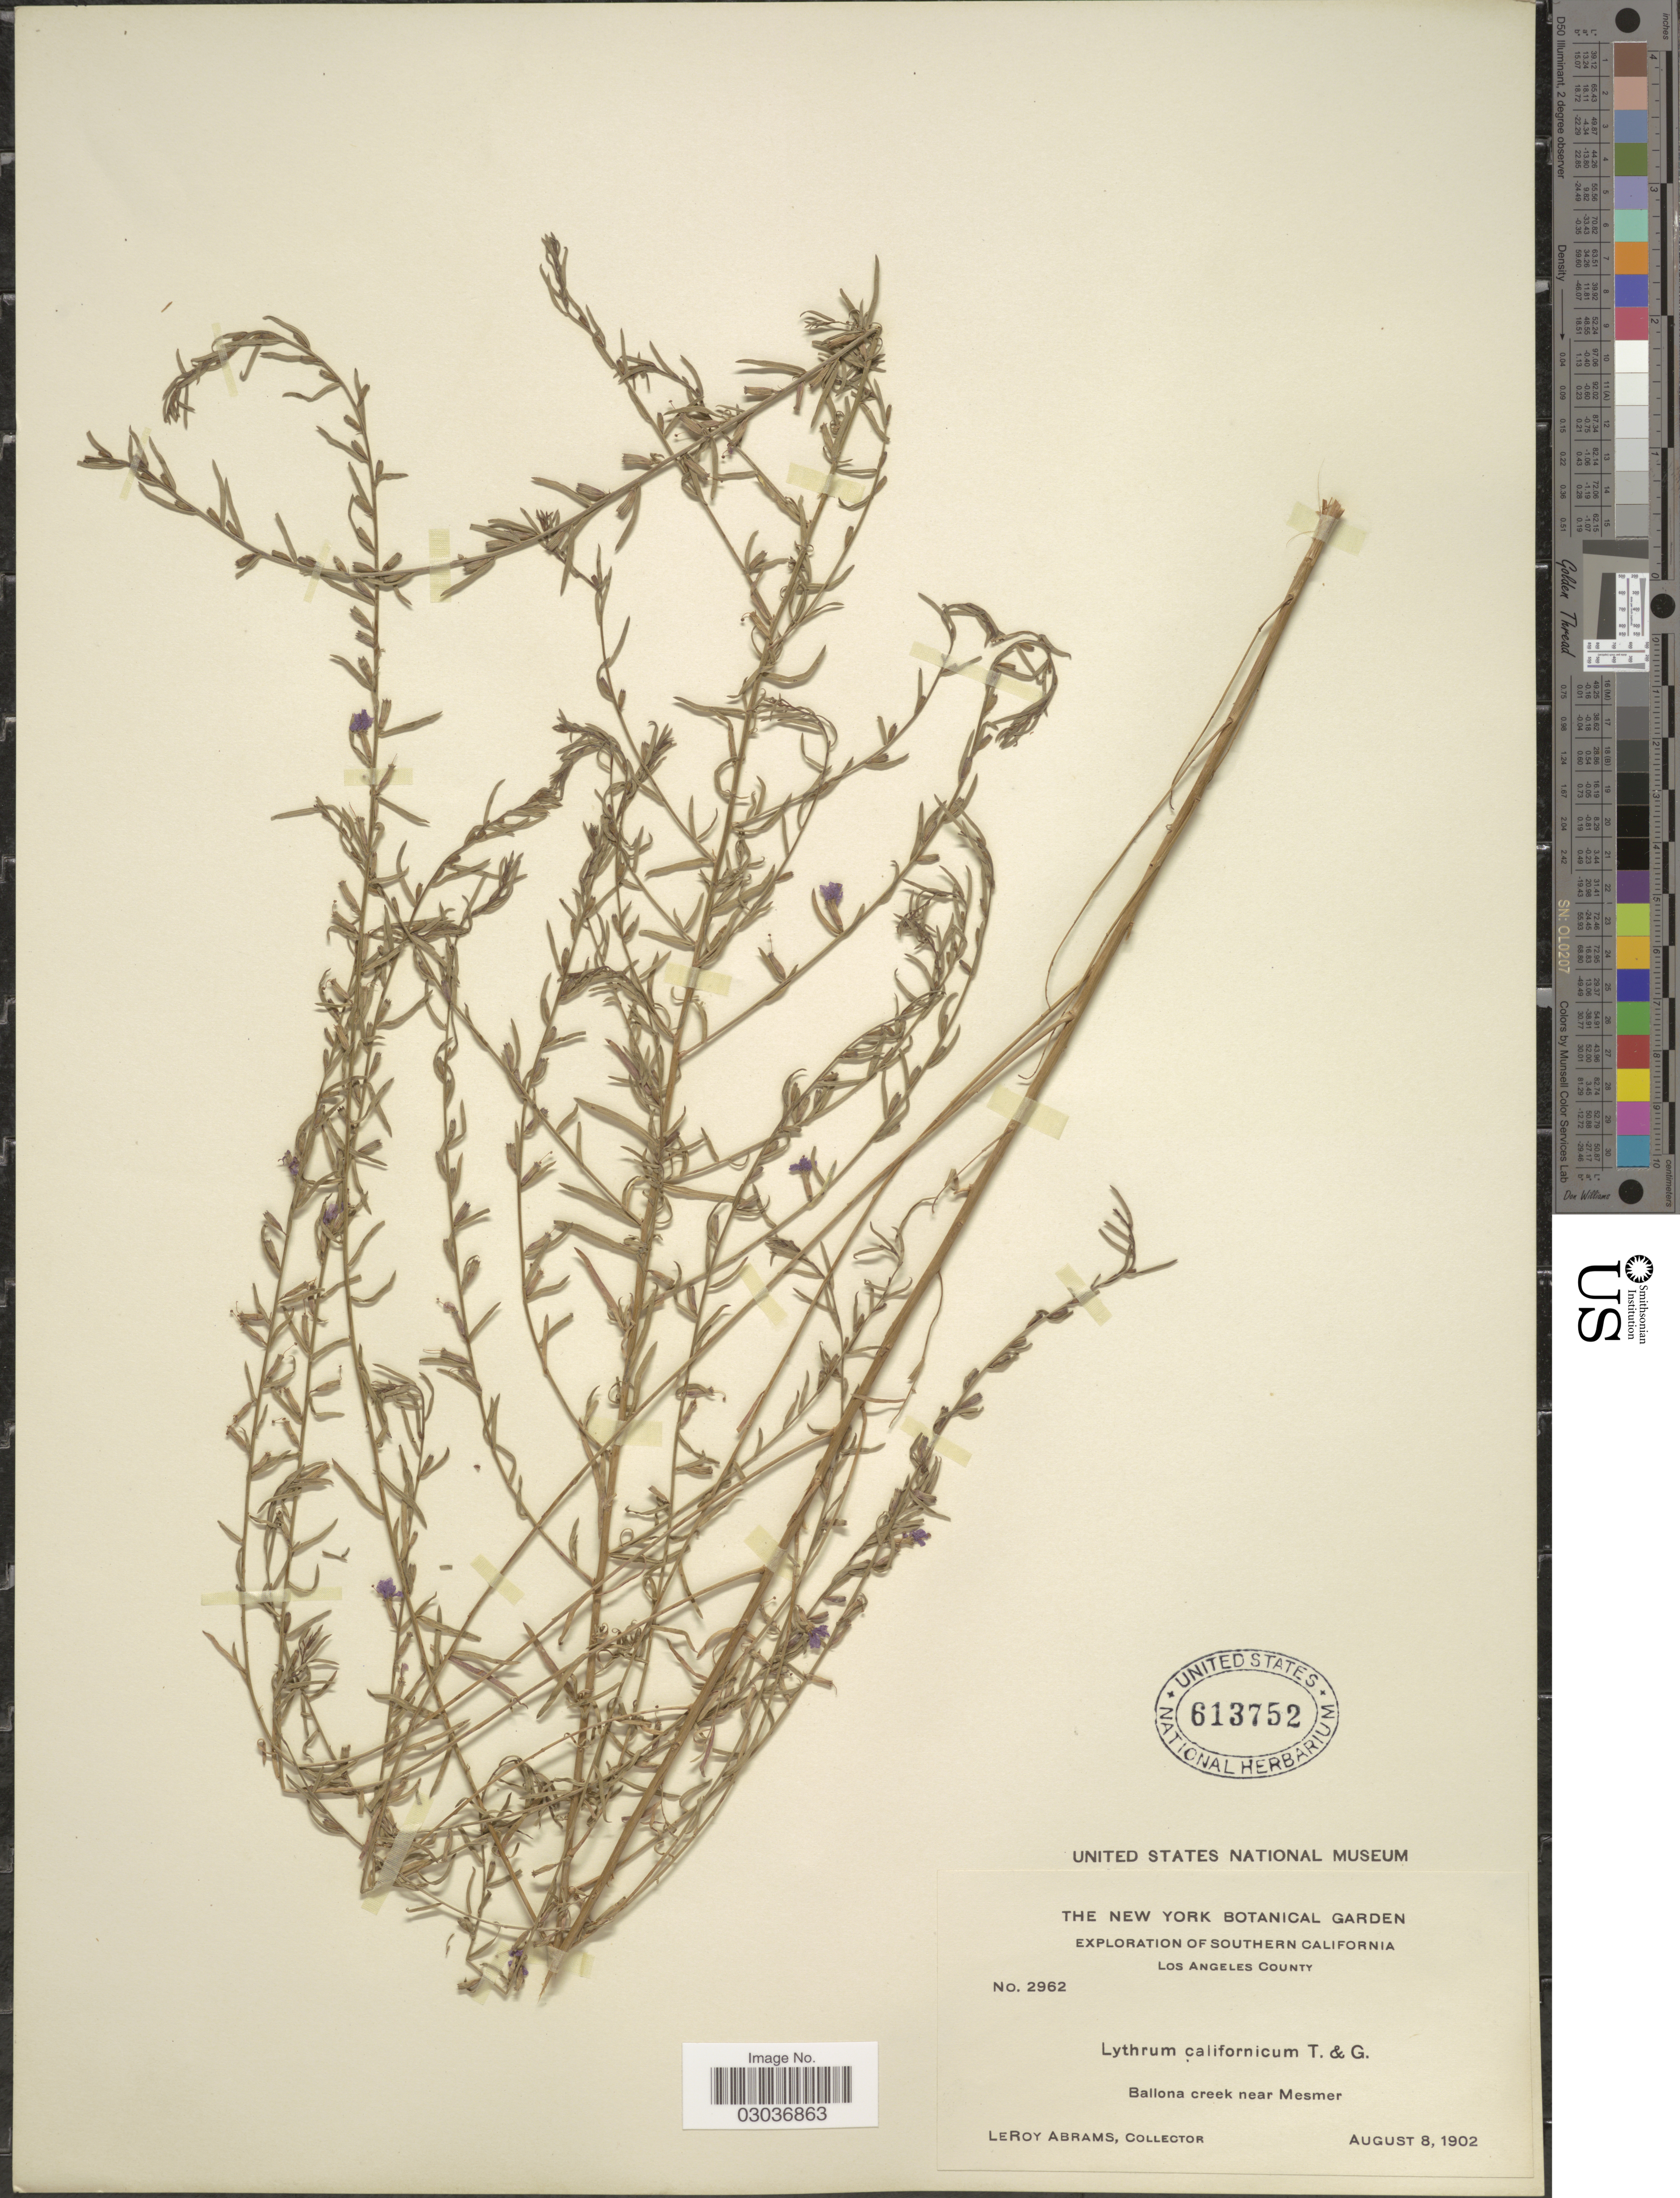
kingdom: Plantae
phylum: Tracheophyta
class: Magnoliopsida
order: Myrtales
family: Lythraceae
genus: Lythrum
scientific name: Lythrum californicum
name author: Torr. & A. Gray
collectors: L. Abrams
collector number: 2962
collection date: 1902-08-08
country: United States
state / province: California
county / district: Los Angeles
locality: Southern California. Los Angeles County. Ballona creek near Mesmer.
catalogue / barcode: US 613752